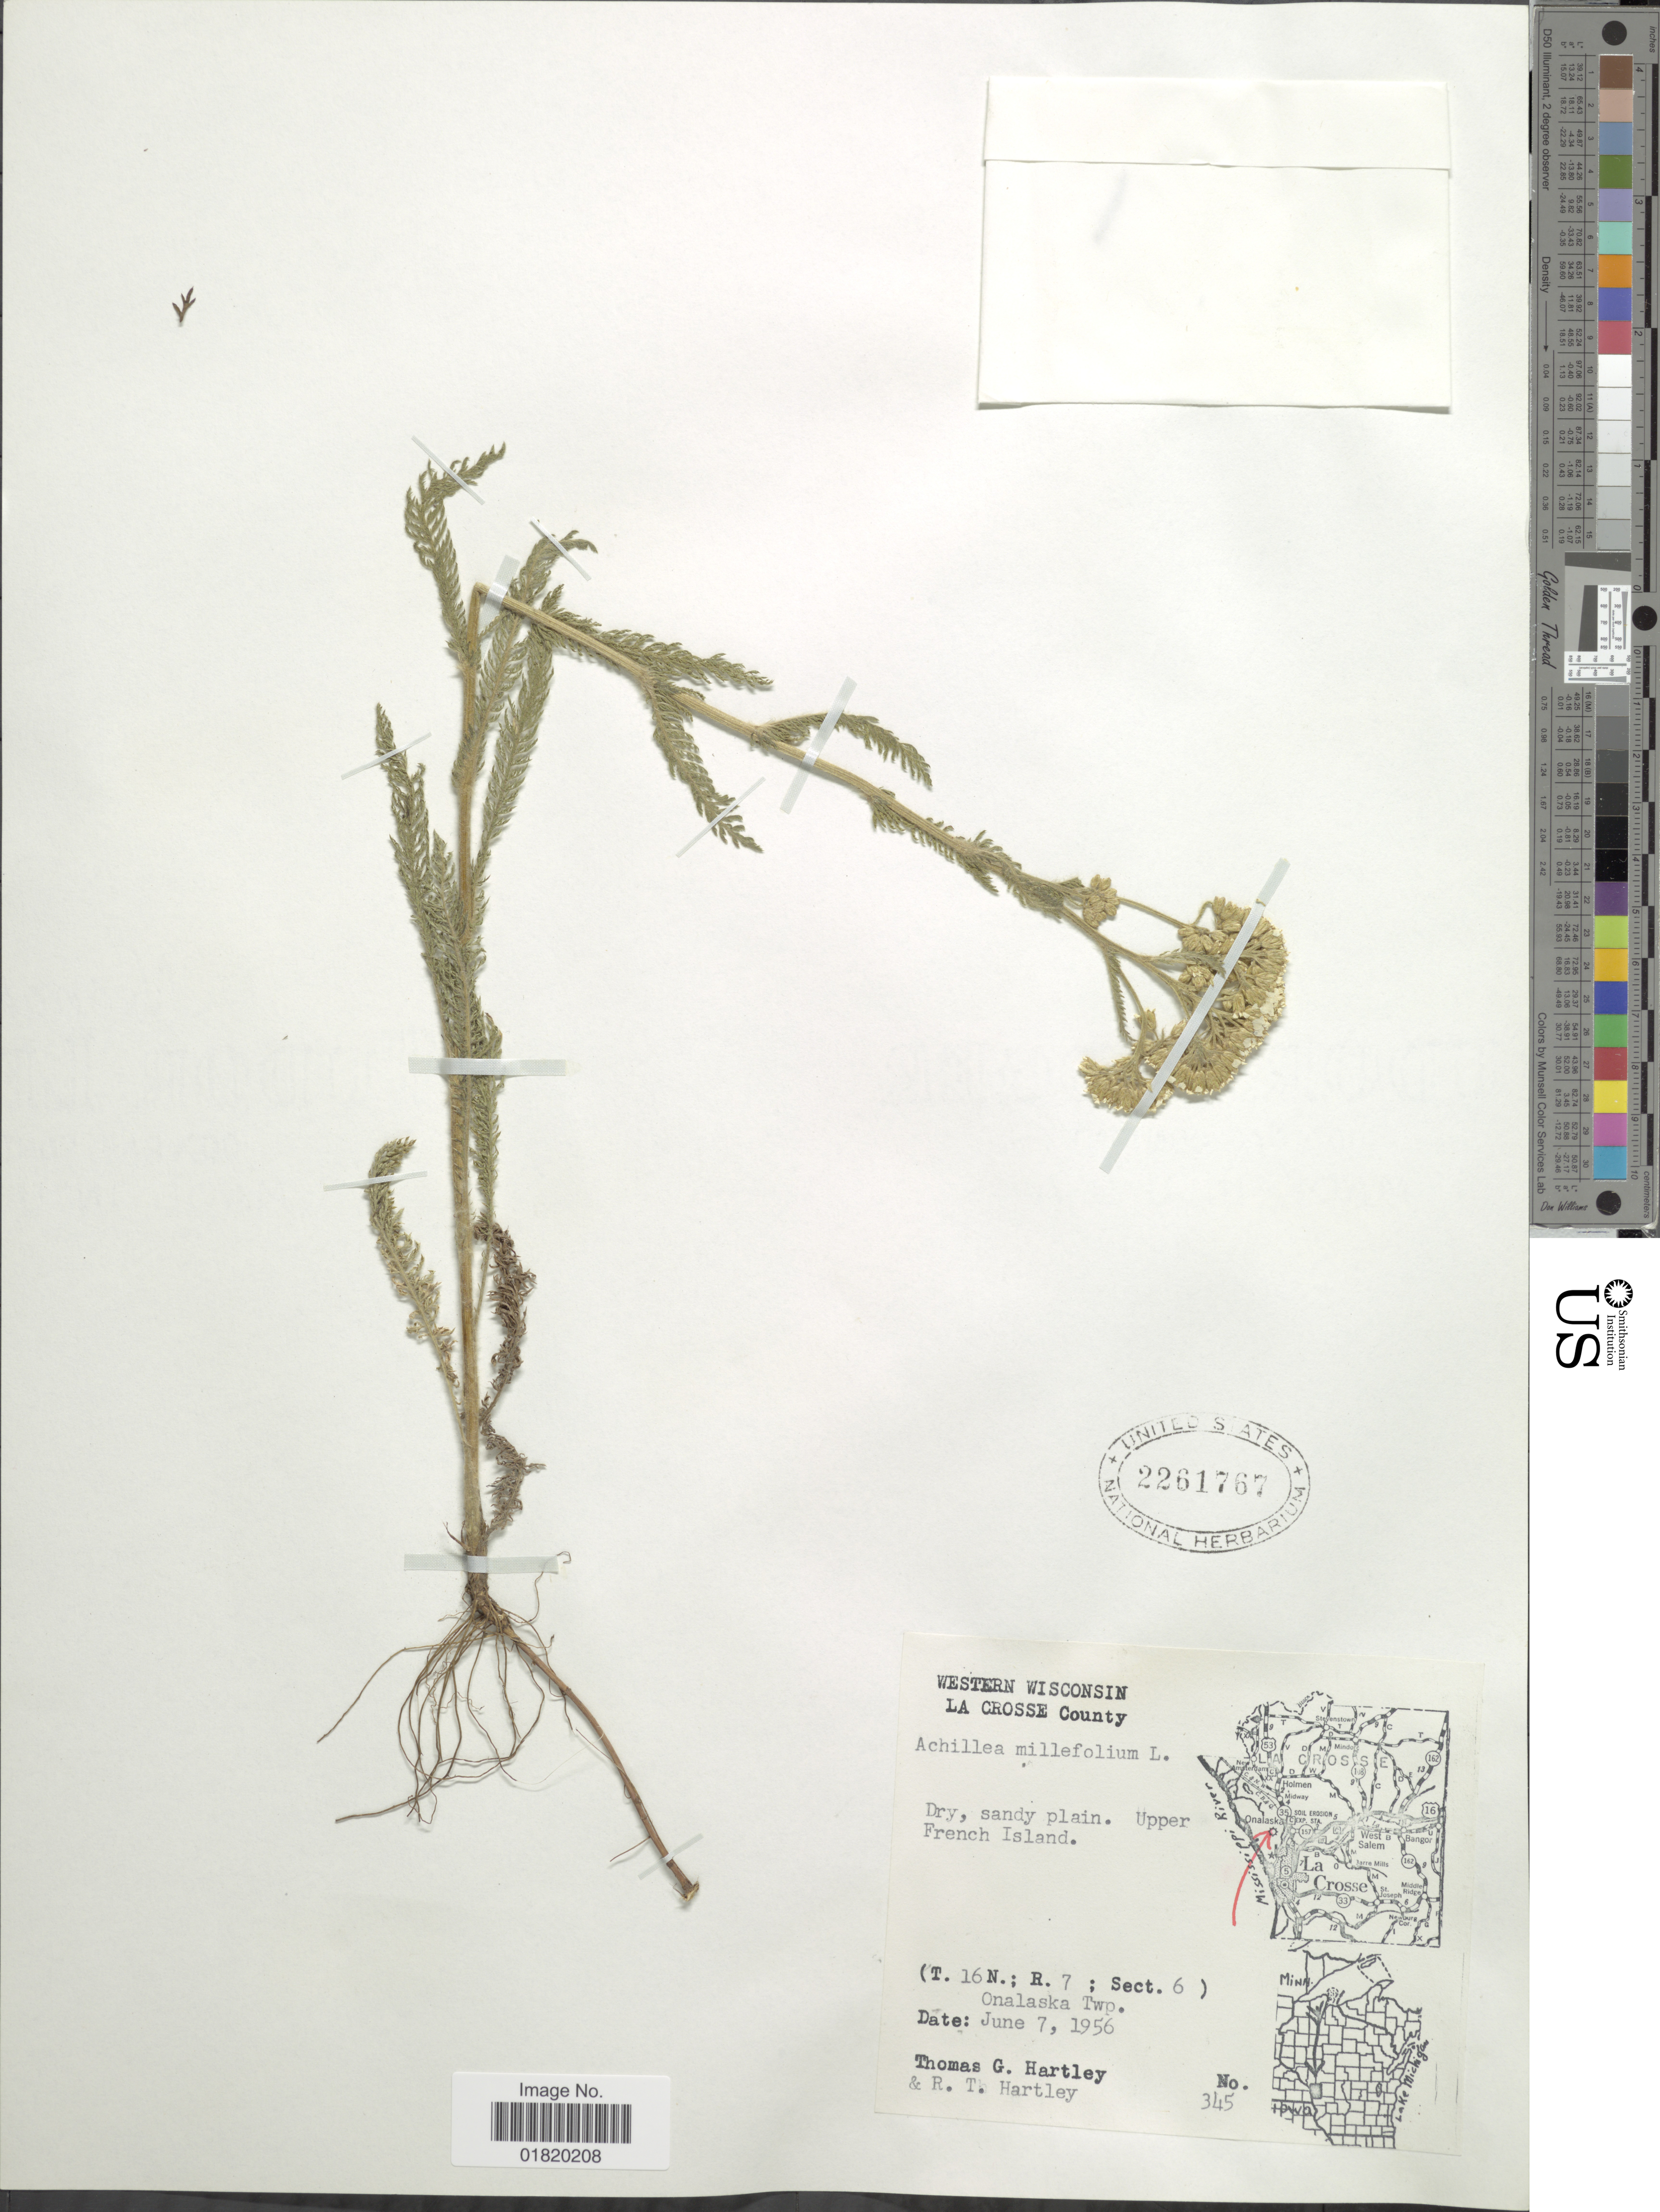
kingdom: Plantae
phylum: Tracheophyta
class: Magnoliopsida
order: Asterales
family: Asteraceae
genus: Achillea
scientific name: Achillea millefolium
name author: L.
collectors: T. G. Hartley & R. T. Hartley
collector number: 345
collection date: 1956-06-07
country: United States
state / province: Wisconsin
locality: Western Wisconsin. La Crosse County. Upper French Island. (T. 16N.; R. 7 ; Sect. 6) Onalaska Twp.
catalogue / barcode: US 2261767